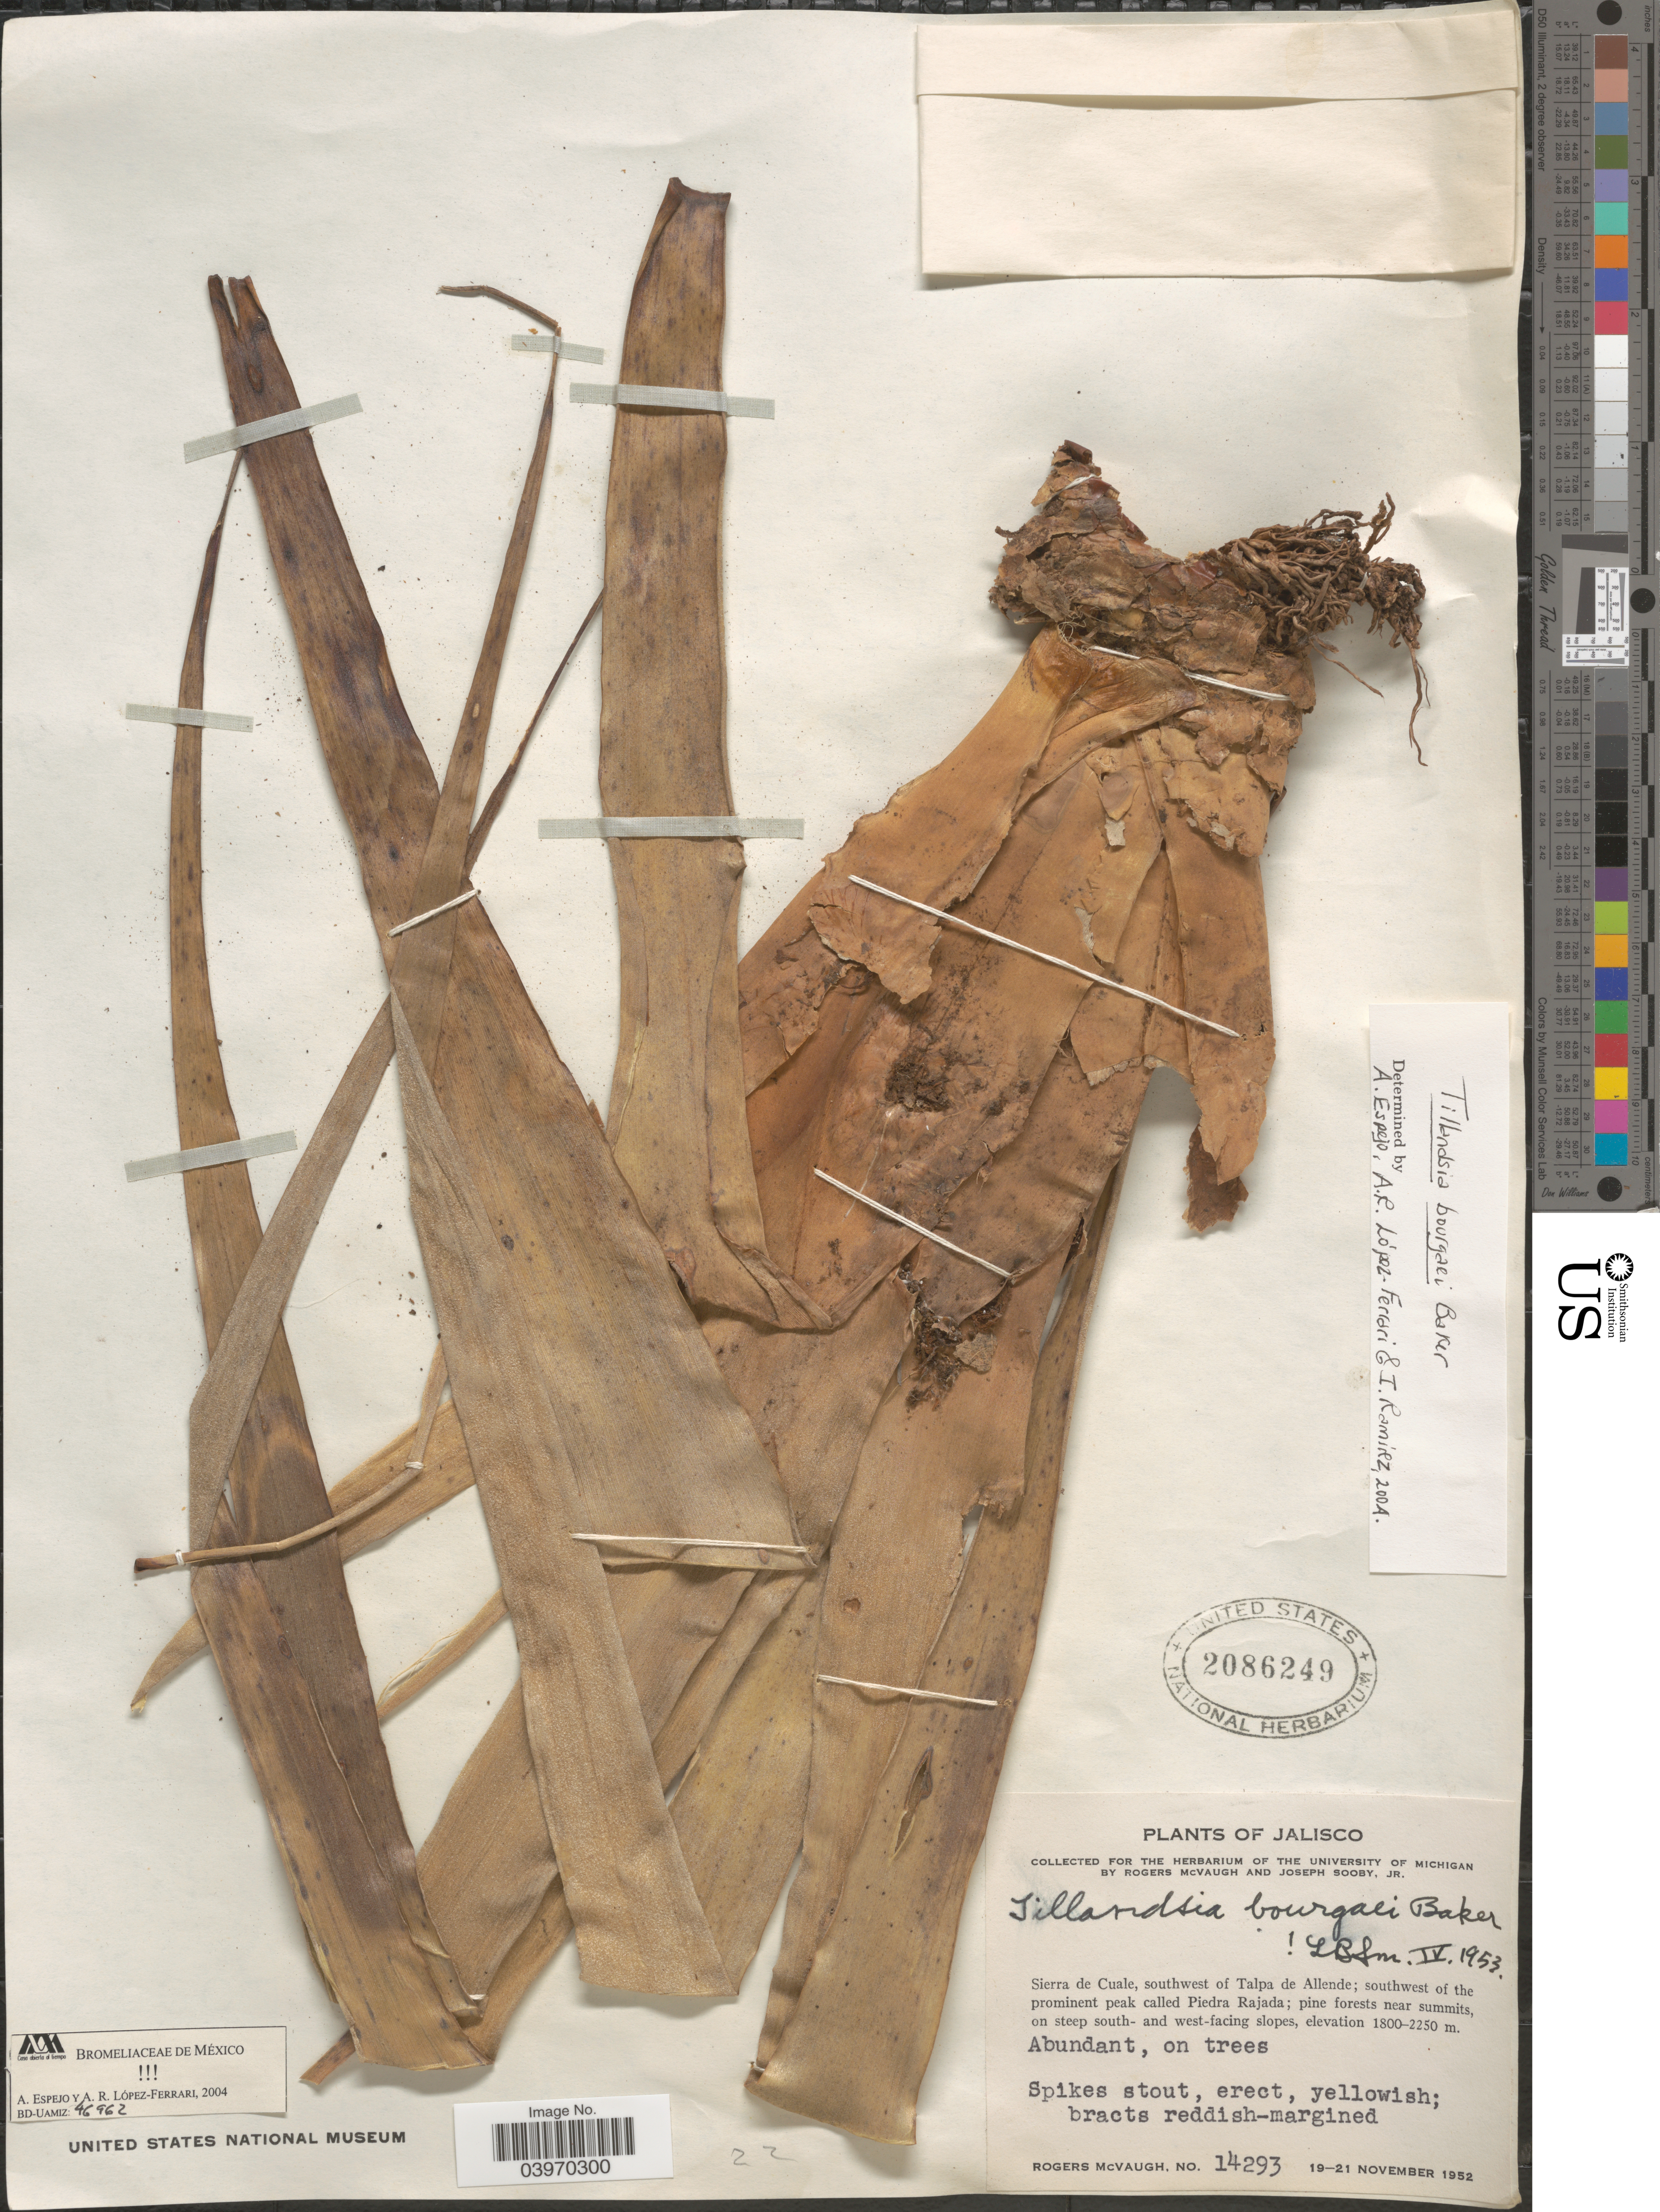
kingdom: Plantae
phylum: Tracheophyta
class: Liliopsida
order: Poales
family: Bromeliaceae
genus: Tillandsia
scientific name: Tillandsia bourgaei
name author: Baker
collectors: R. McVaugh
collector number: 14293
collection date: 1952-11-19/1952-11-21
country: Mexico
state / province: Jalisco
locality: Sierra de Cuale, southwest of Talpa de Allende; southwest of the prominent peak called Piedra Rajada; pine forests near summits, on steep south- and west-facing slopes.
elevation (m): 1800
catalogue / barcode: US 2086249